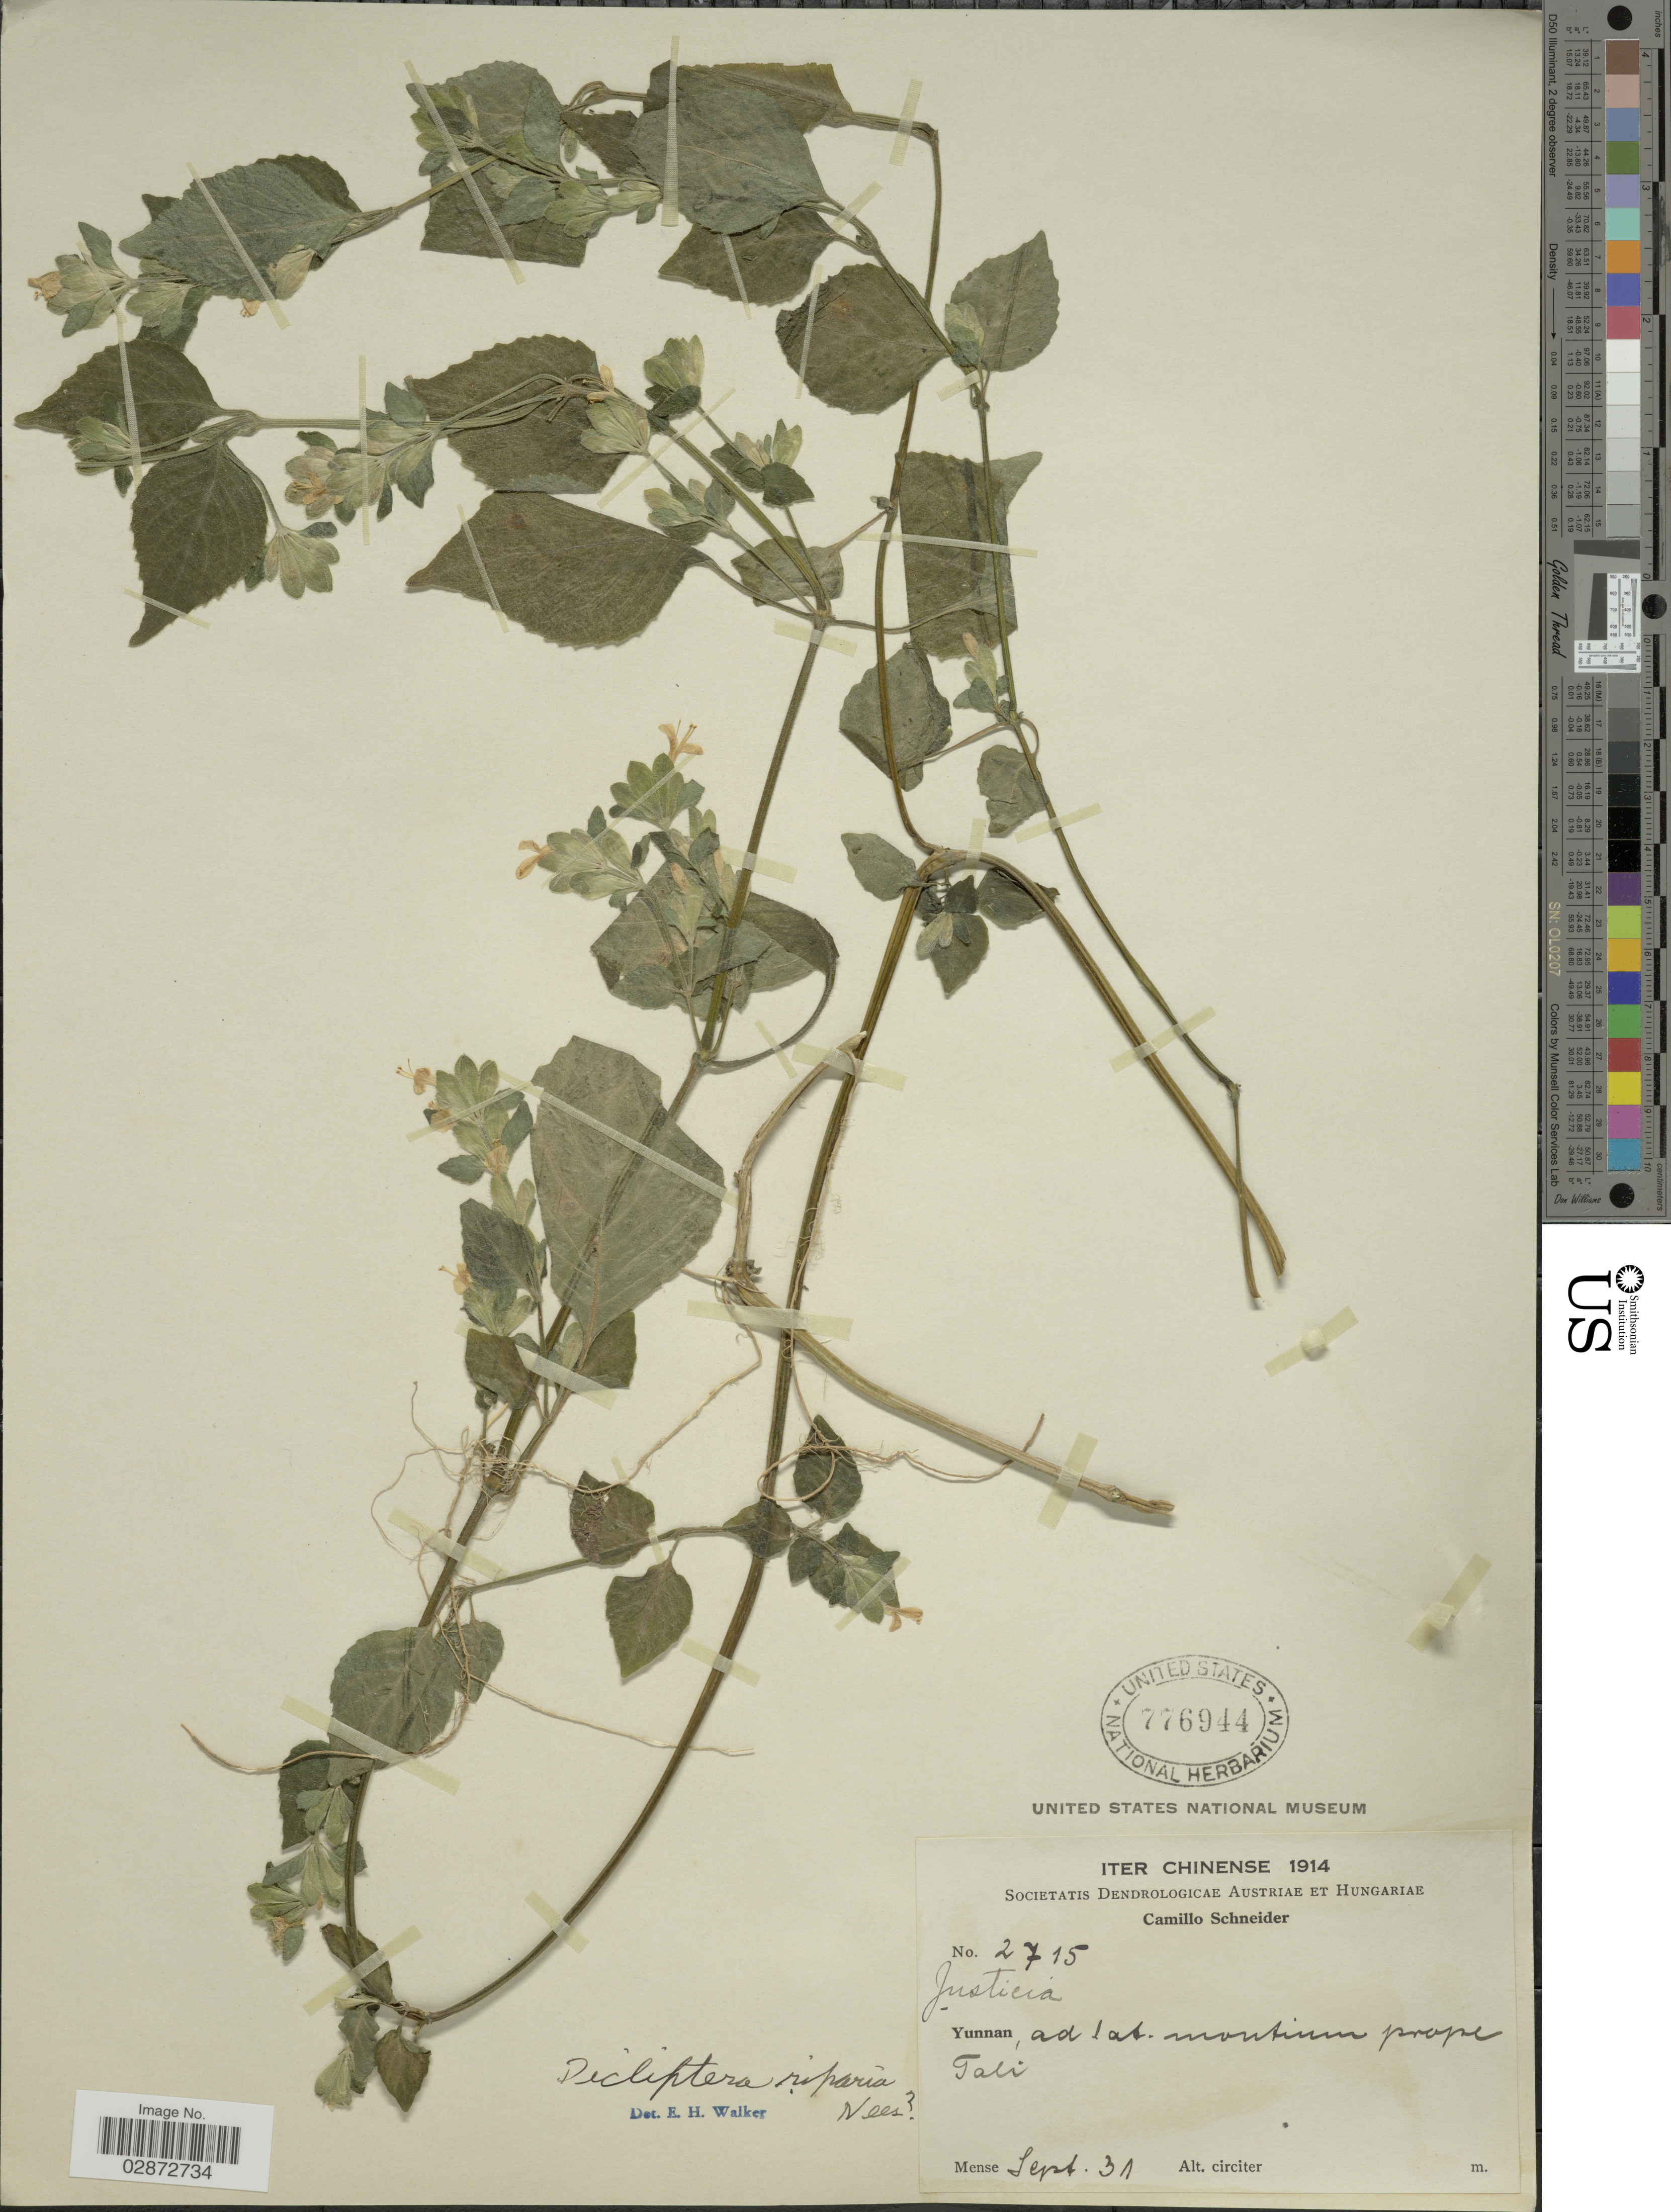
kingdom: Plantae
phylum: Tracheophyta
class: Magnoliopsida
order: Lamiales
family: Acanthaceae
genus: Dicliptera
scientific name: Dicliptera riparia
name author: Nees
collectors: C. K. Schneider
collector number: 2715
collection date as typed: Transcribed d/m/y: 31/9/1914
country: China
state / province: Yunnan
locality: Yunnan, ad / at. moutium prope Tali.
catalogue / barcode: US 776944